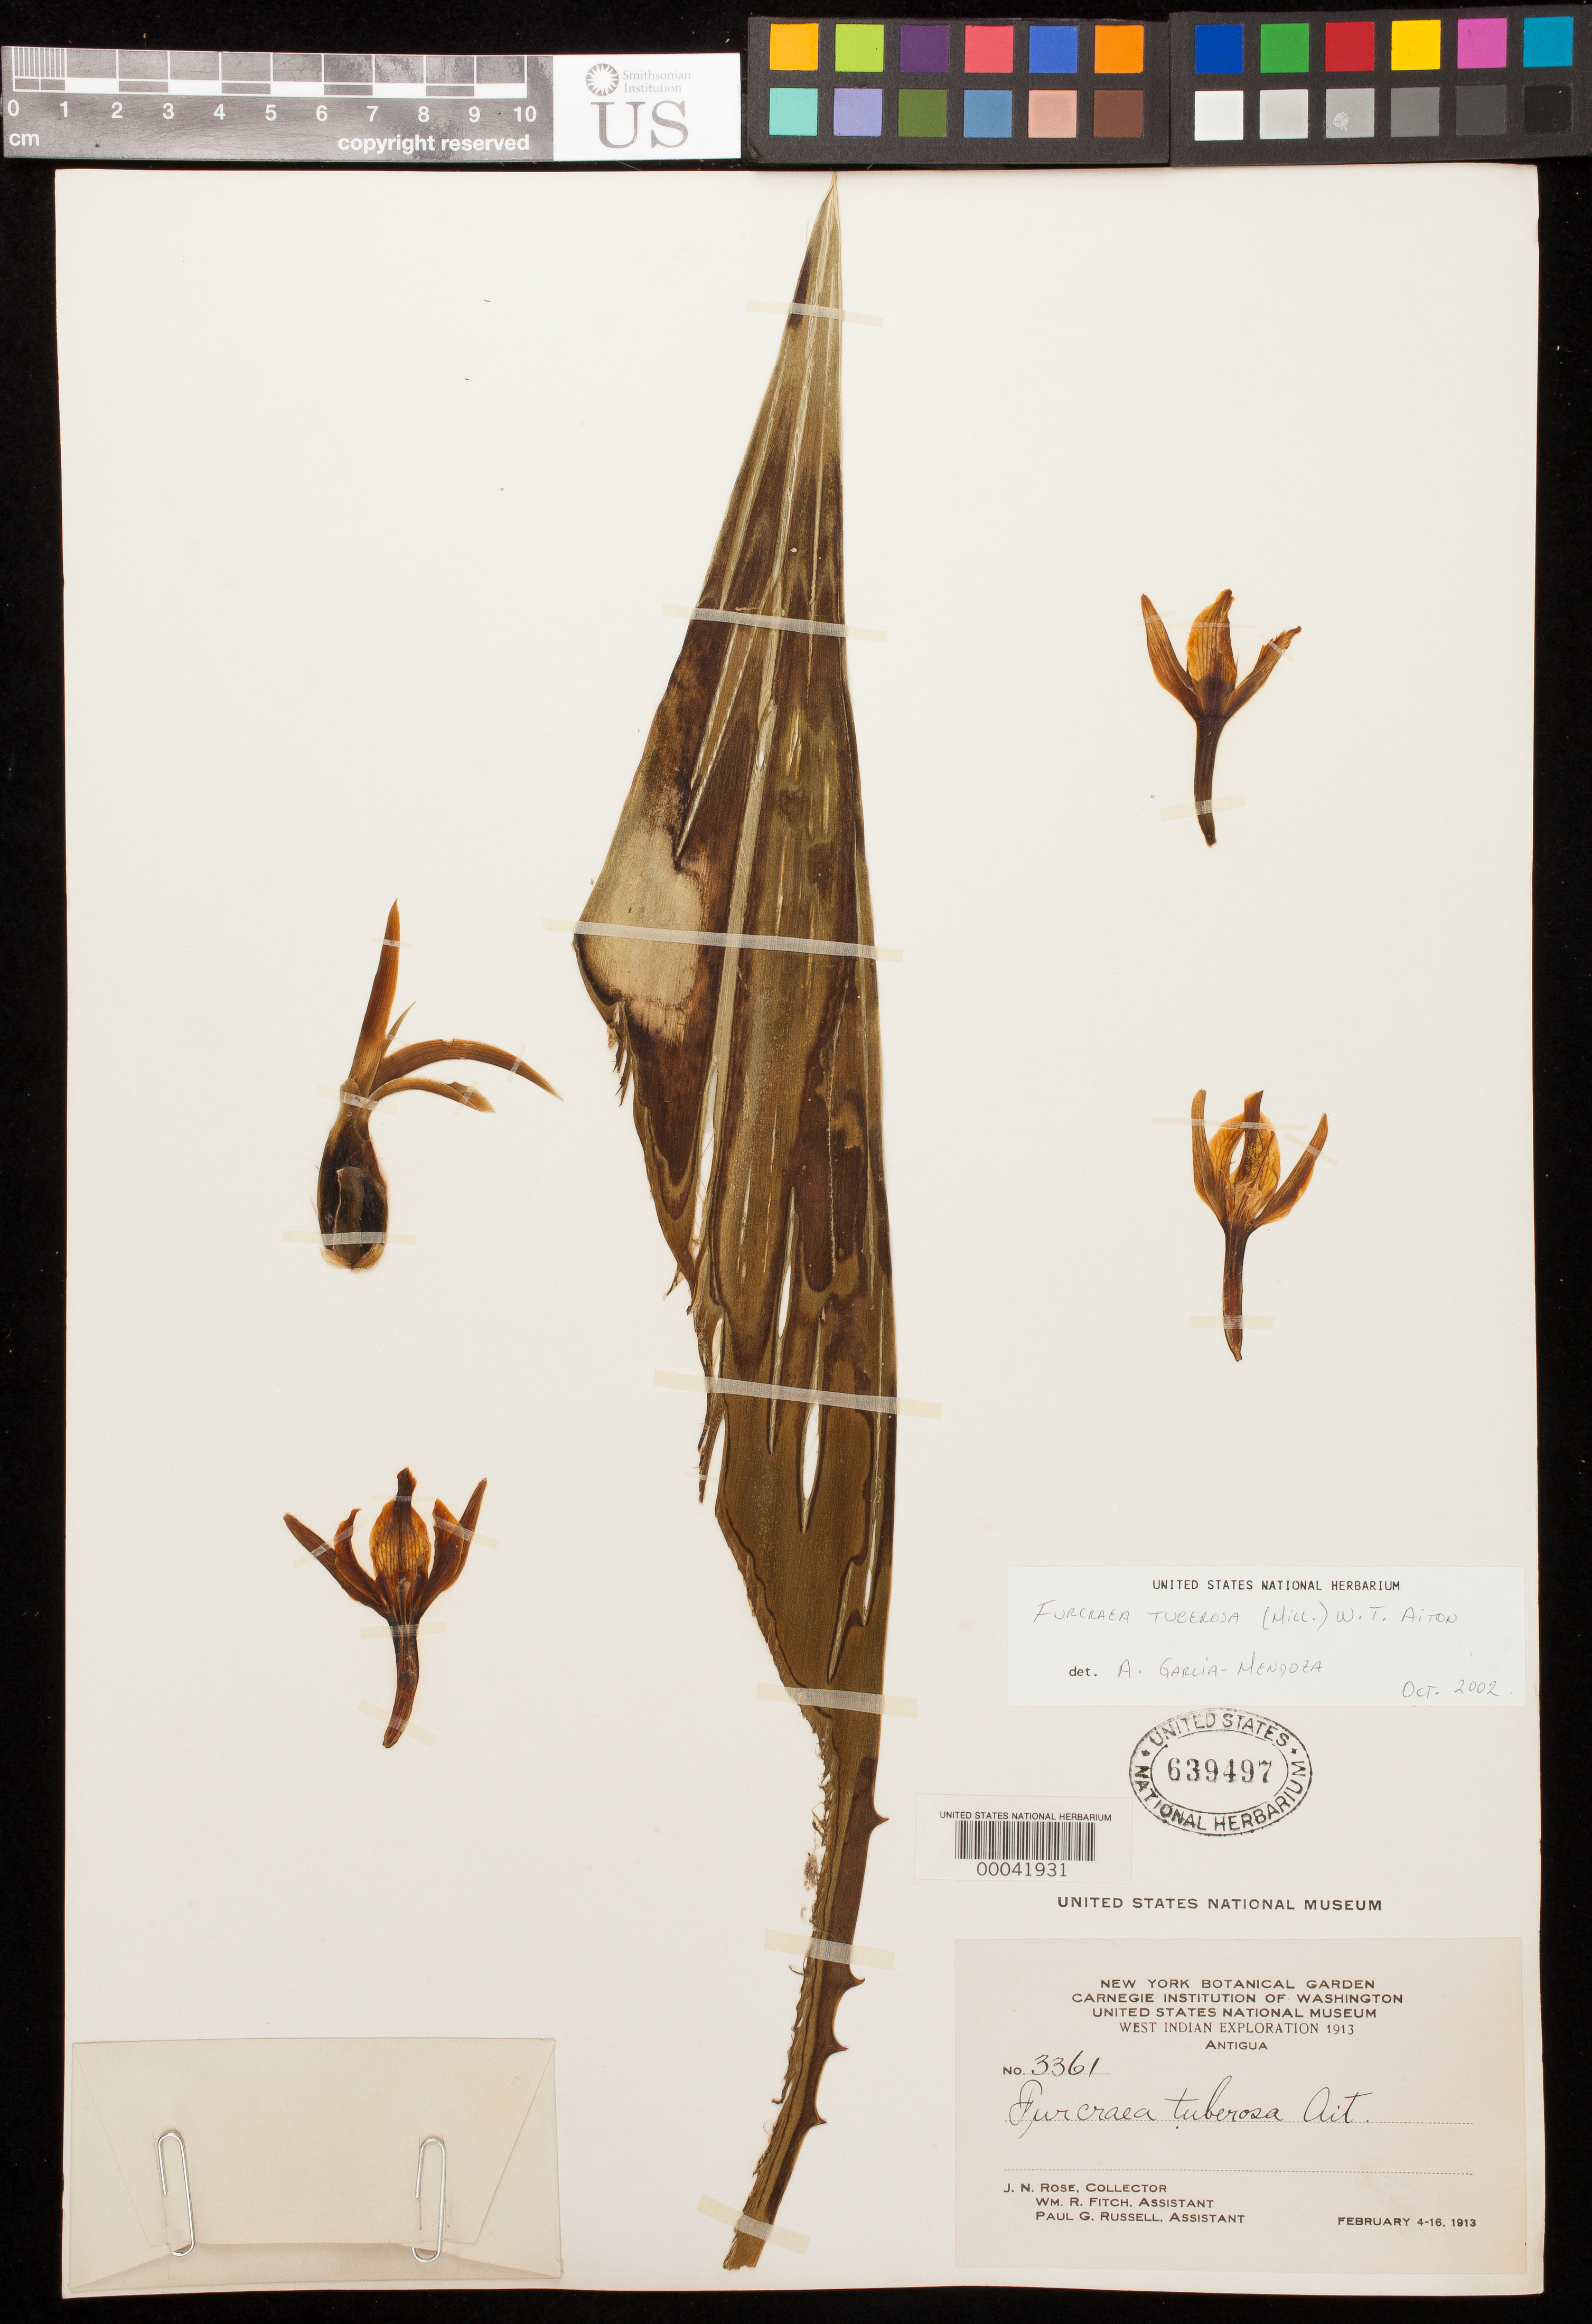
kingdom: Plantae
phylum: Tracheophyta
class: Liliopsida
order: Asparagales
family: Asparagaceae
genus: Furcraea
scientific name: Furcraea tuberosa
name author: (Mill.) W.T. Aiton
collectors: J. N. Rose, W. R. Fitch & P. G. Russell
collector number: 3361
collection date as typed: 04 Feb 1913 to 16 Feb 1913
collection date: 1913-02-04/1913-02-16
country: Antigua and Barbuda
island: Antigua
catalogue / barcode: US 639497